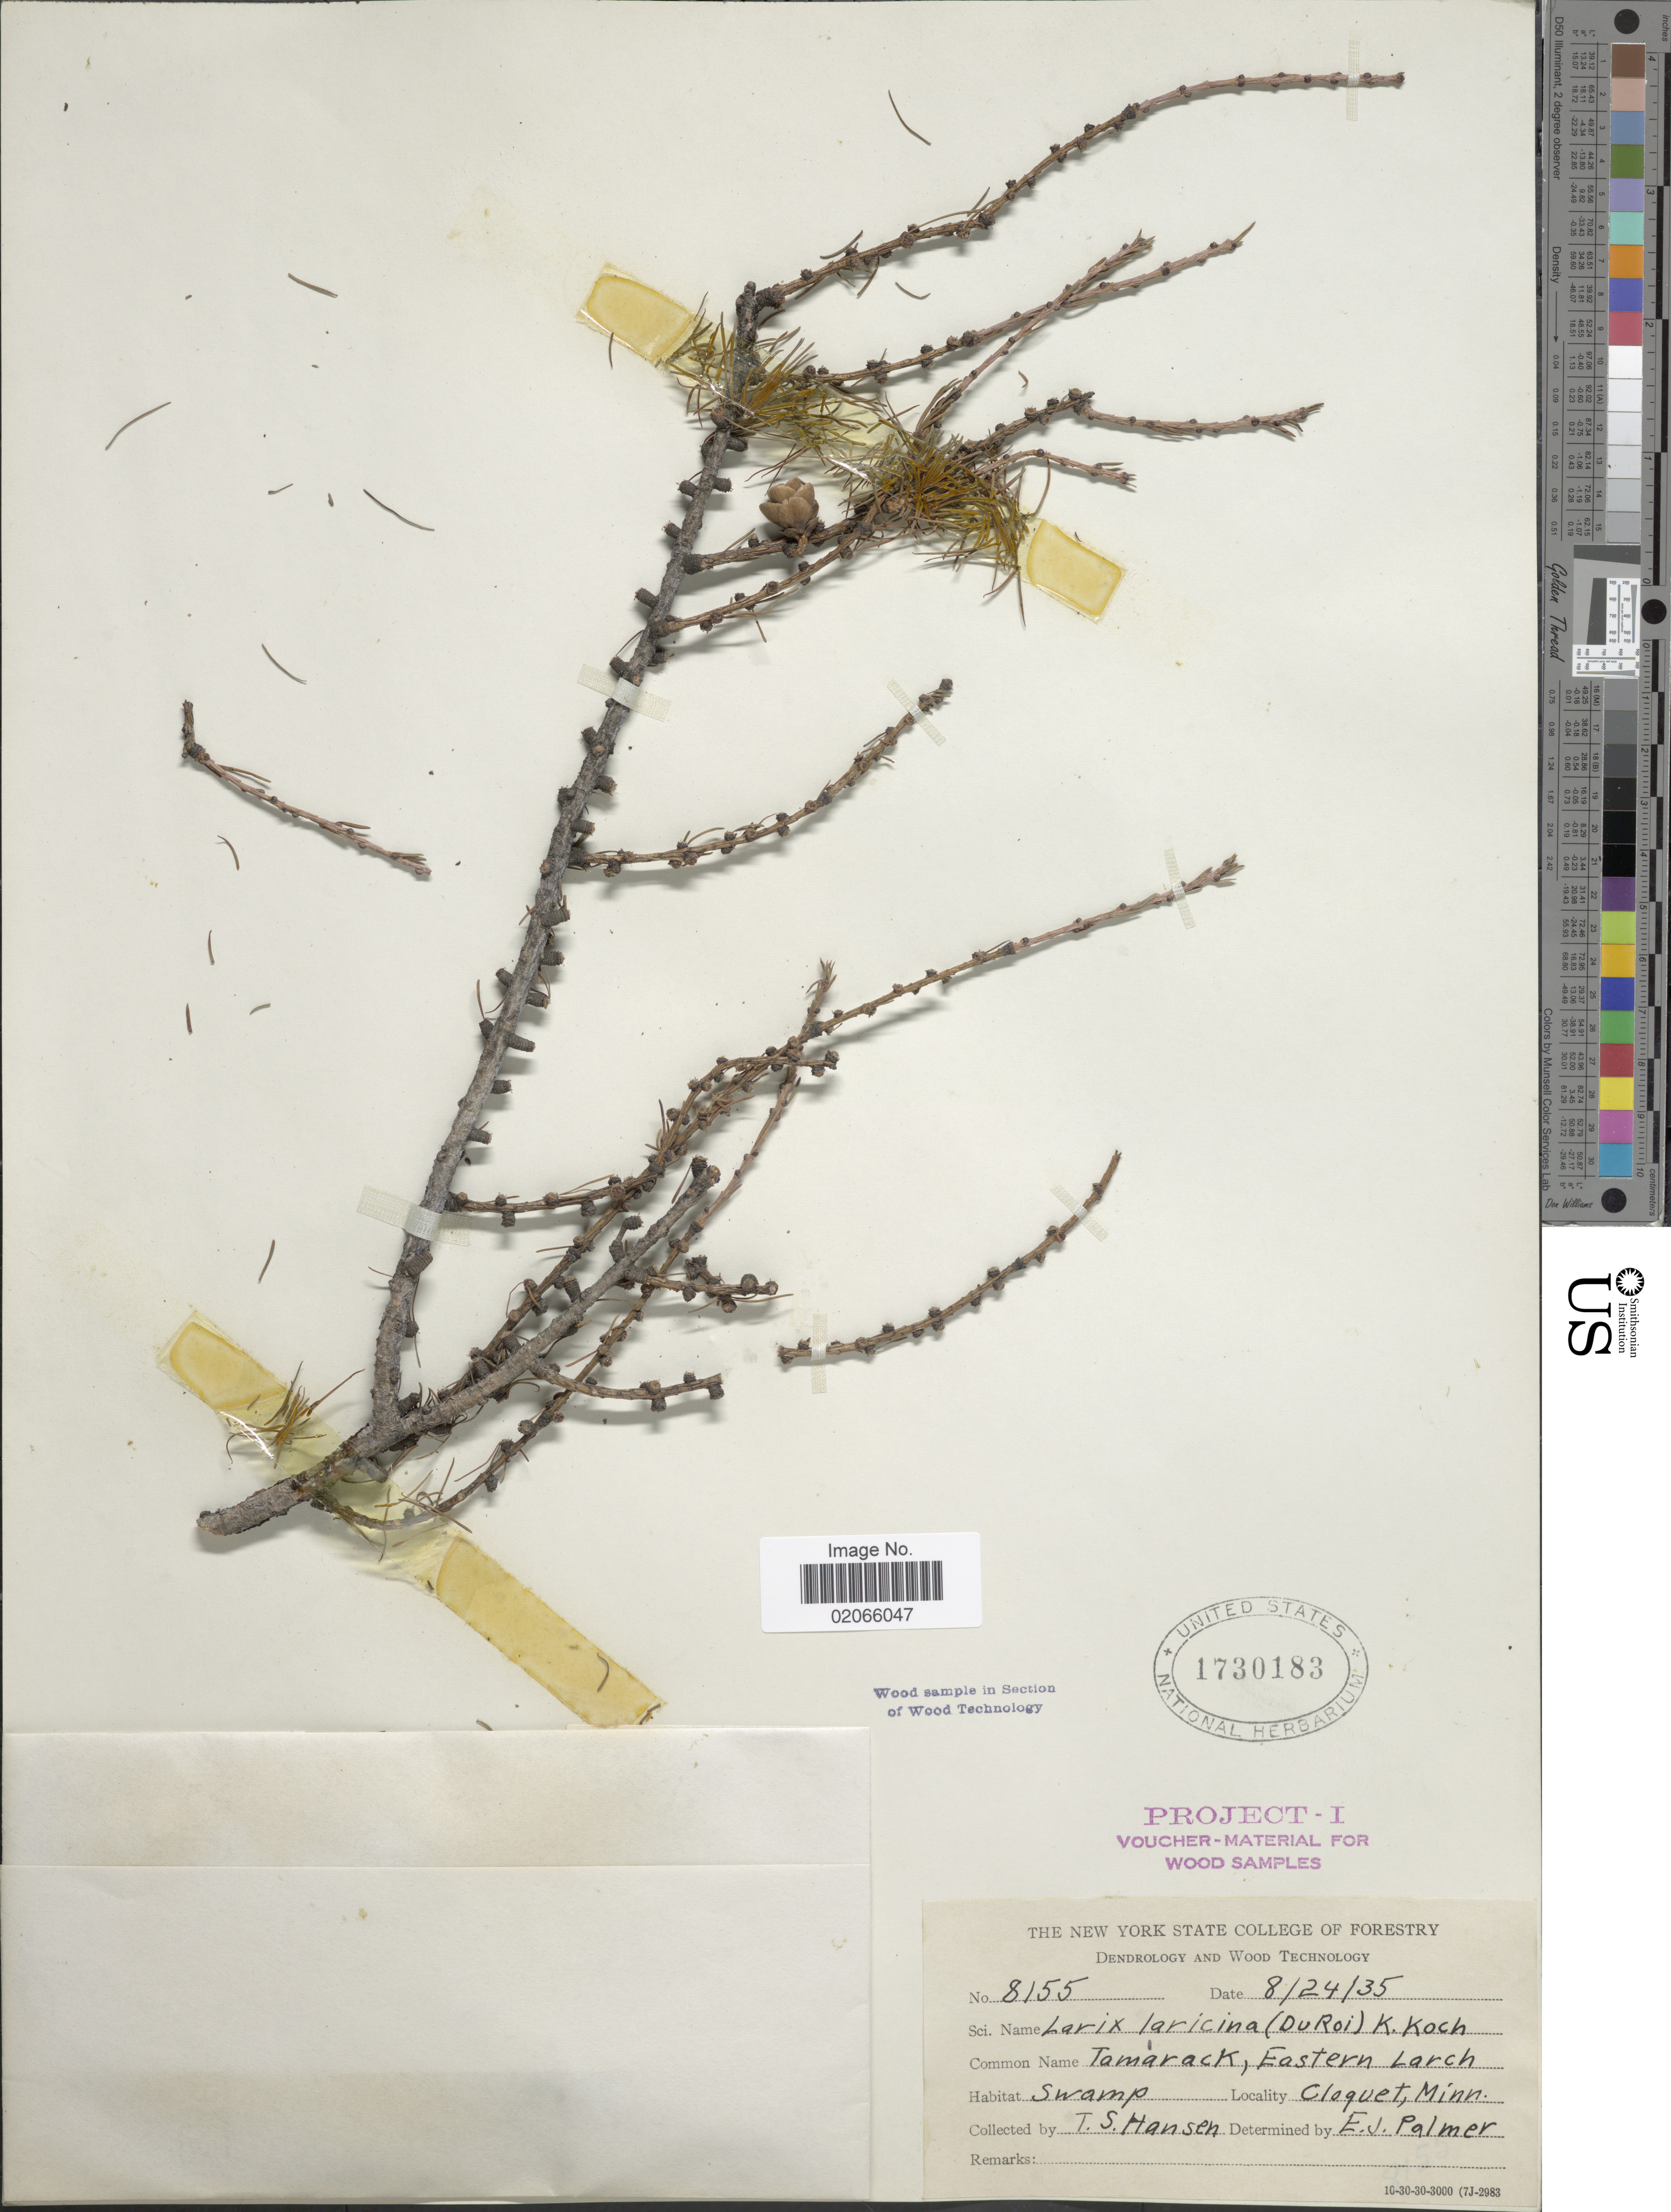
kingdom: Plantae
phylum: Tracheophyta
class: Pinopsida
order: Pinales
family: Pinaceae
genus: Larix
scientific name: Larix laricina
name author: (Du Roi) K. Koch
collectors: T. Hansen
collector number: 8155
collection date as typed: Transcribed d/m/y: 24/8/35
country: United States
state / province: Minnesota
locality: Swamp, Cloquet Minn.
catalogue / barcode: US 1730183